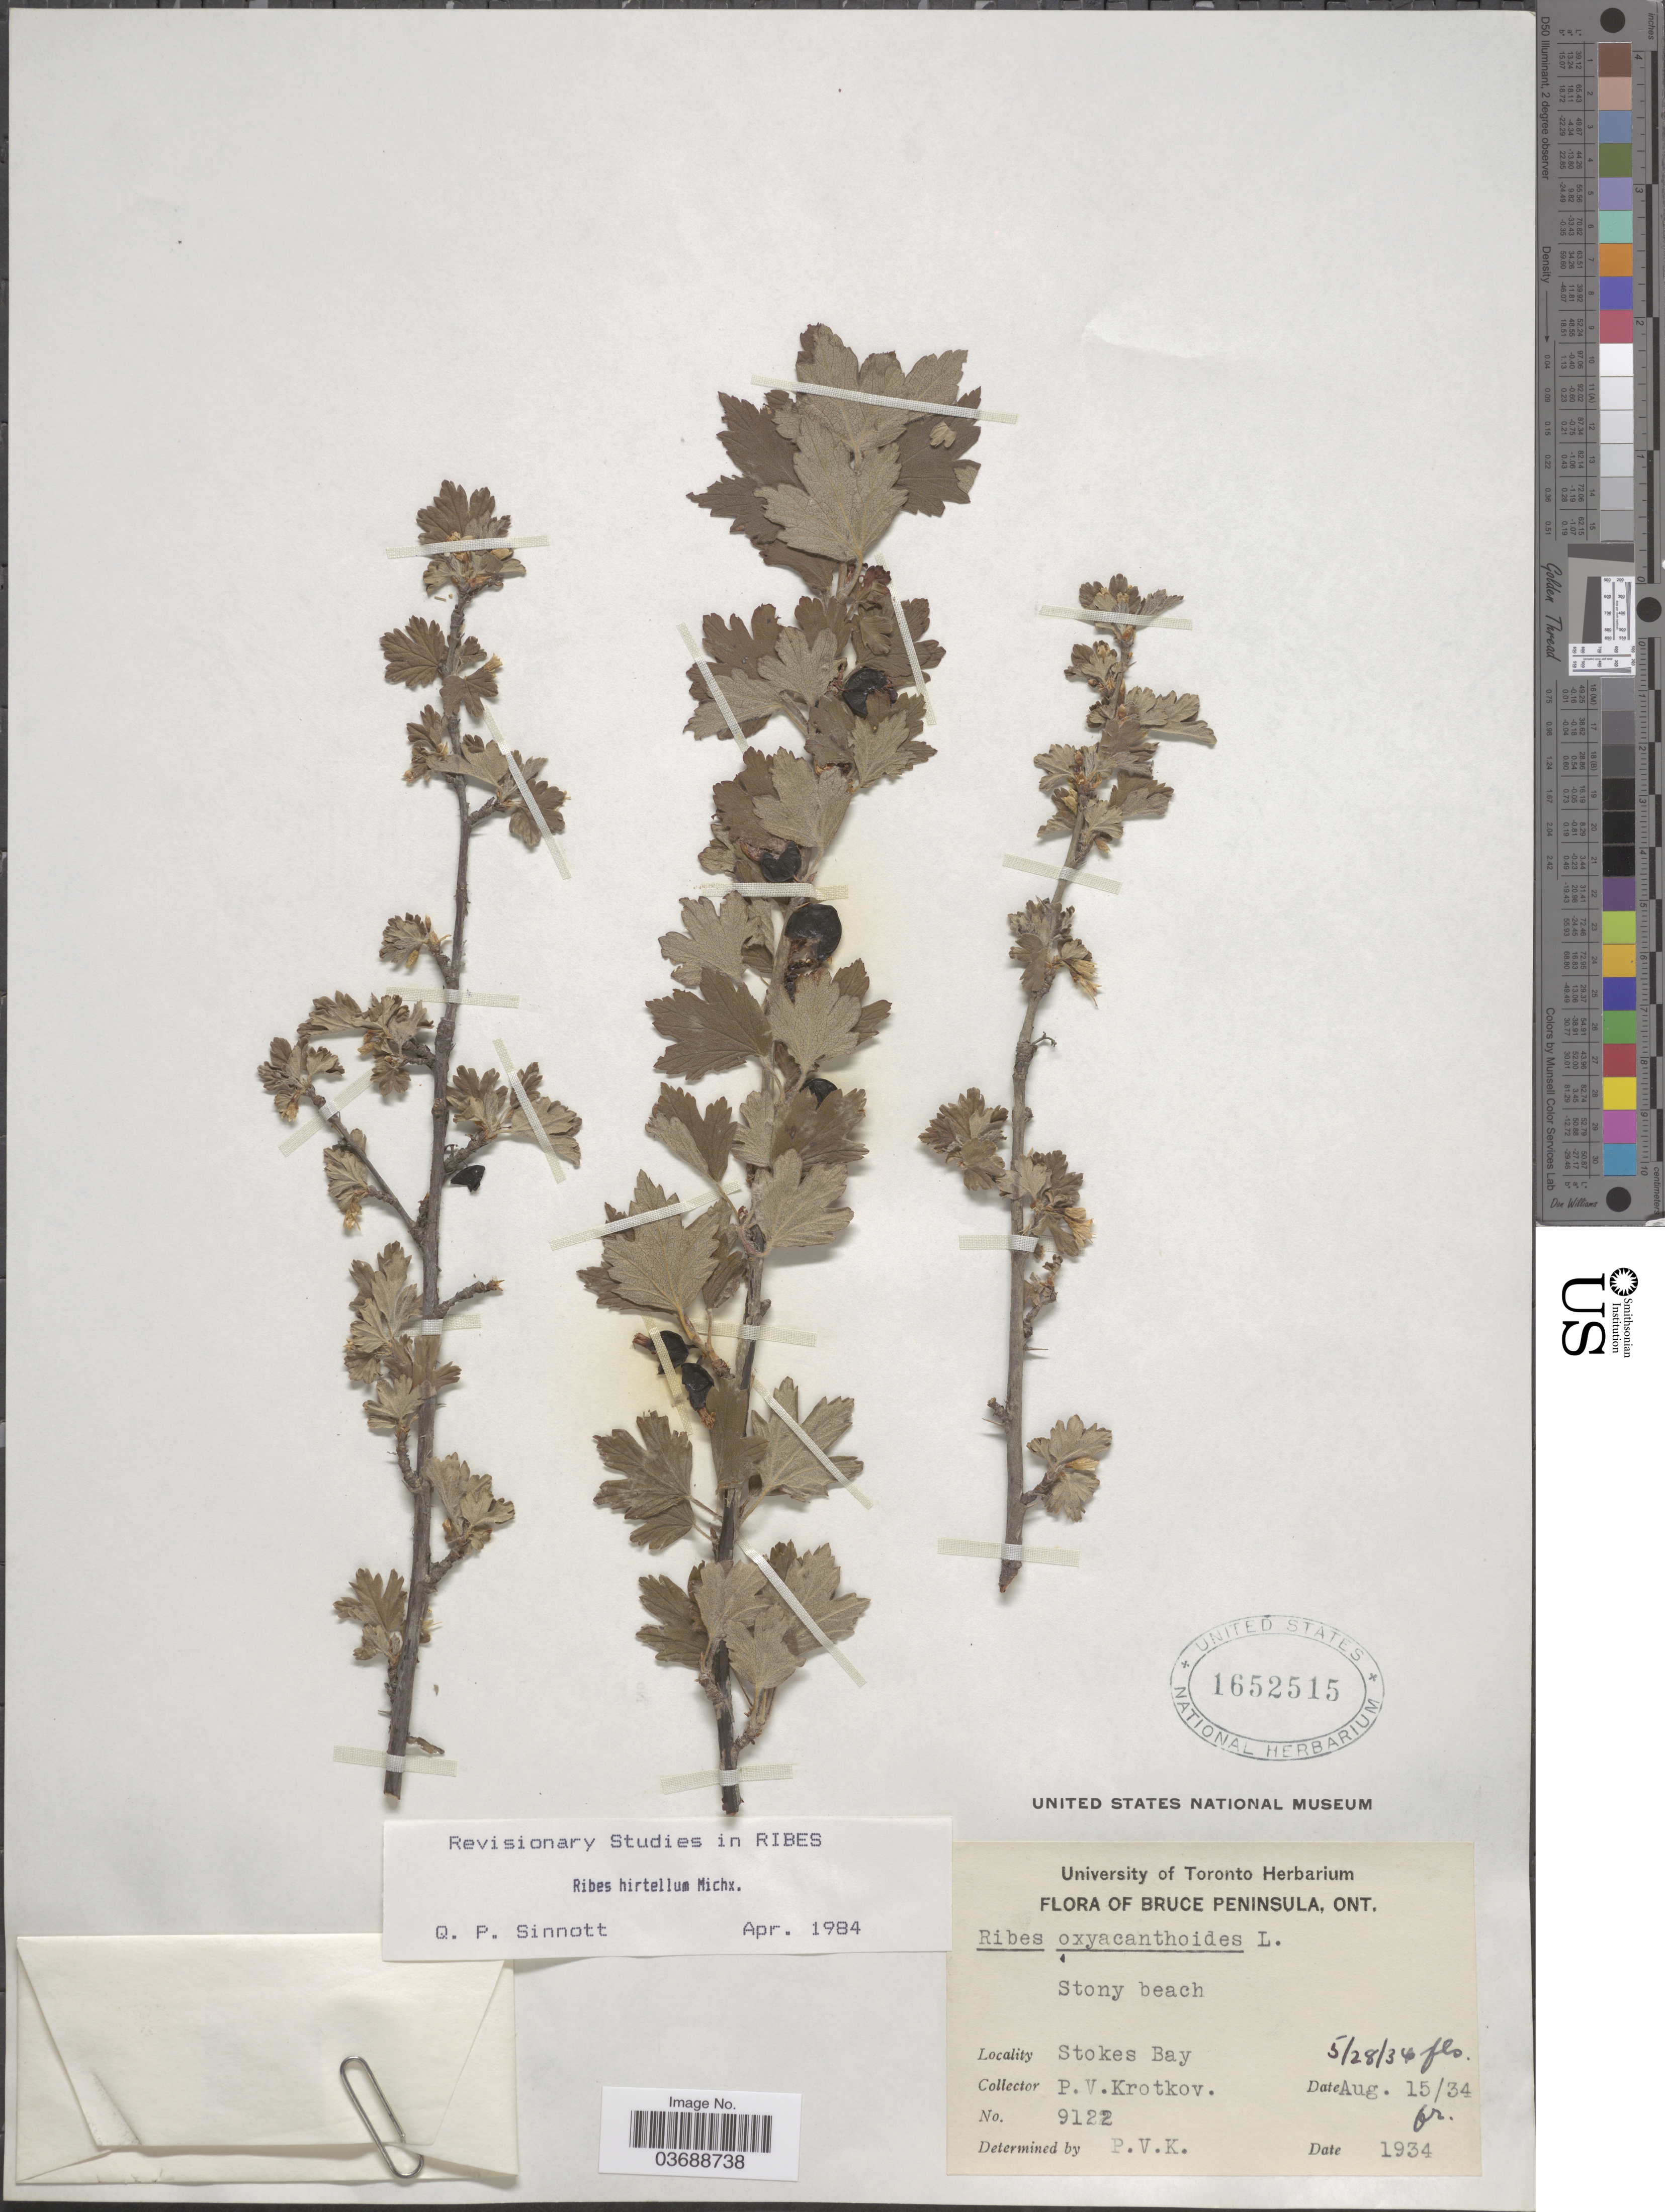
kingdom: Plantae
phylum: Tracheophyta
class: Magnoliopsida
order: Saxifragales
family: Grossulariaceae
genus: Ribes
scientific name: Ribes oxyacanthoides subsp. oxyacanthoides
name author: L.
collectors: P. V. Krotkov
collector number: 9122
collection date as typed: Transcribed d/m/y: 15/8/34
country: Canada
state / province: Ontario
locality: Bruce Peninsula. Stokes Bay.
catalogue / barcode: US 1652515